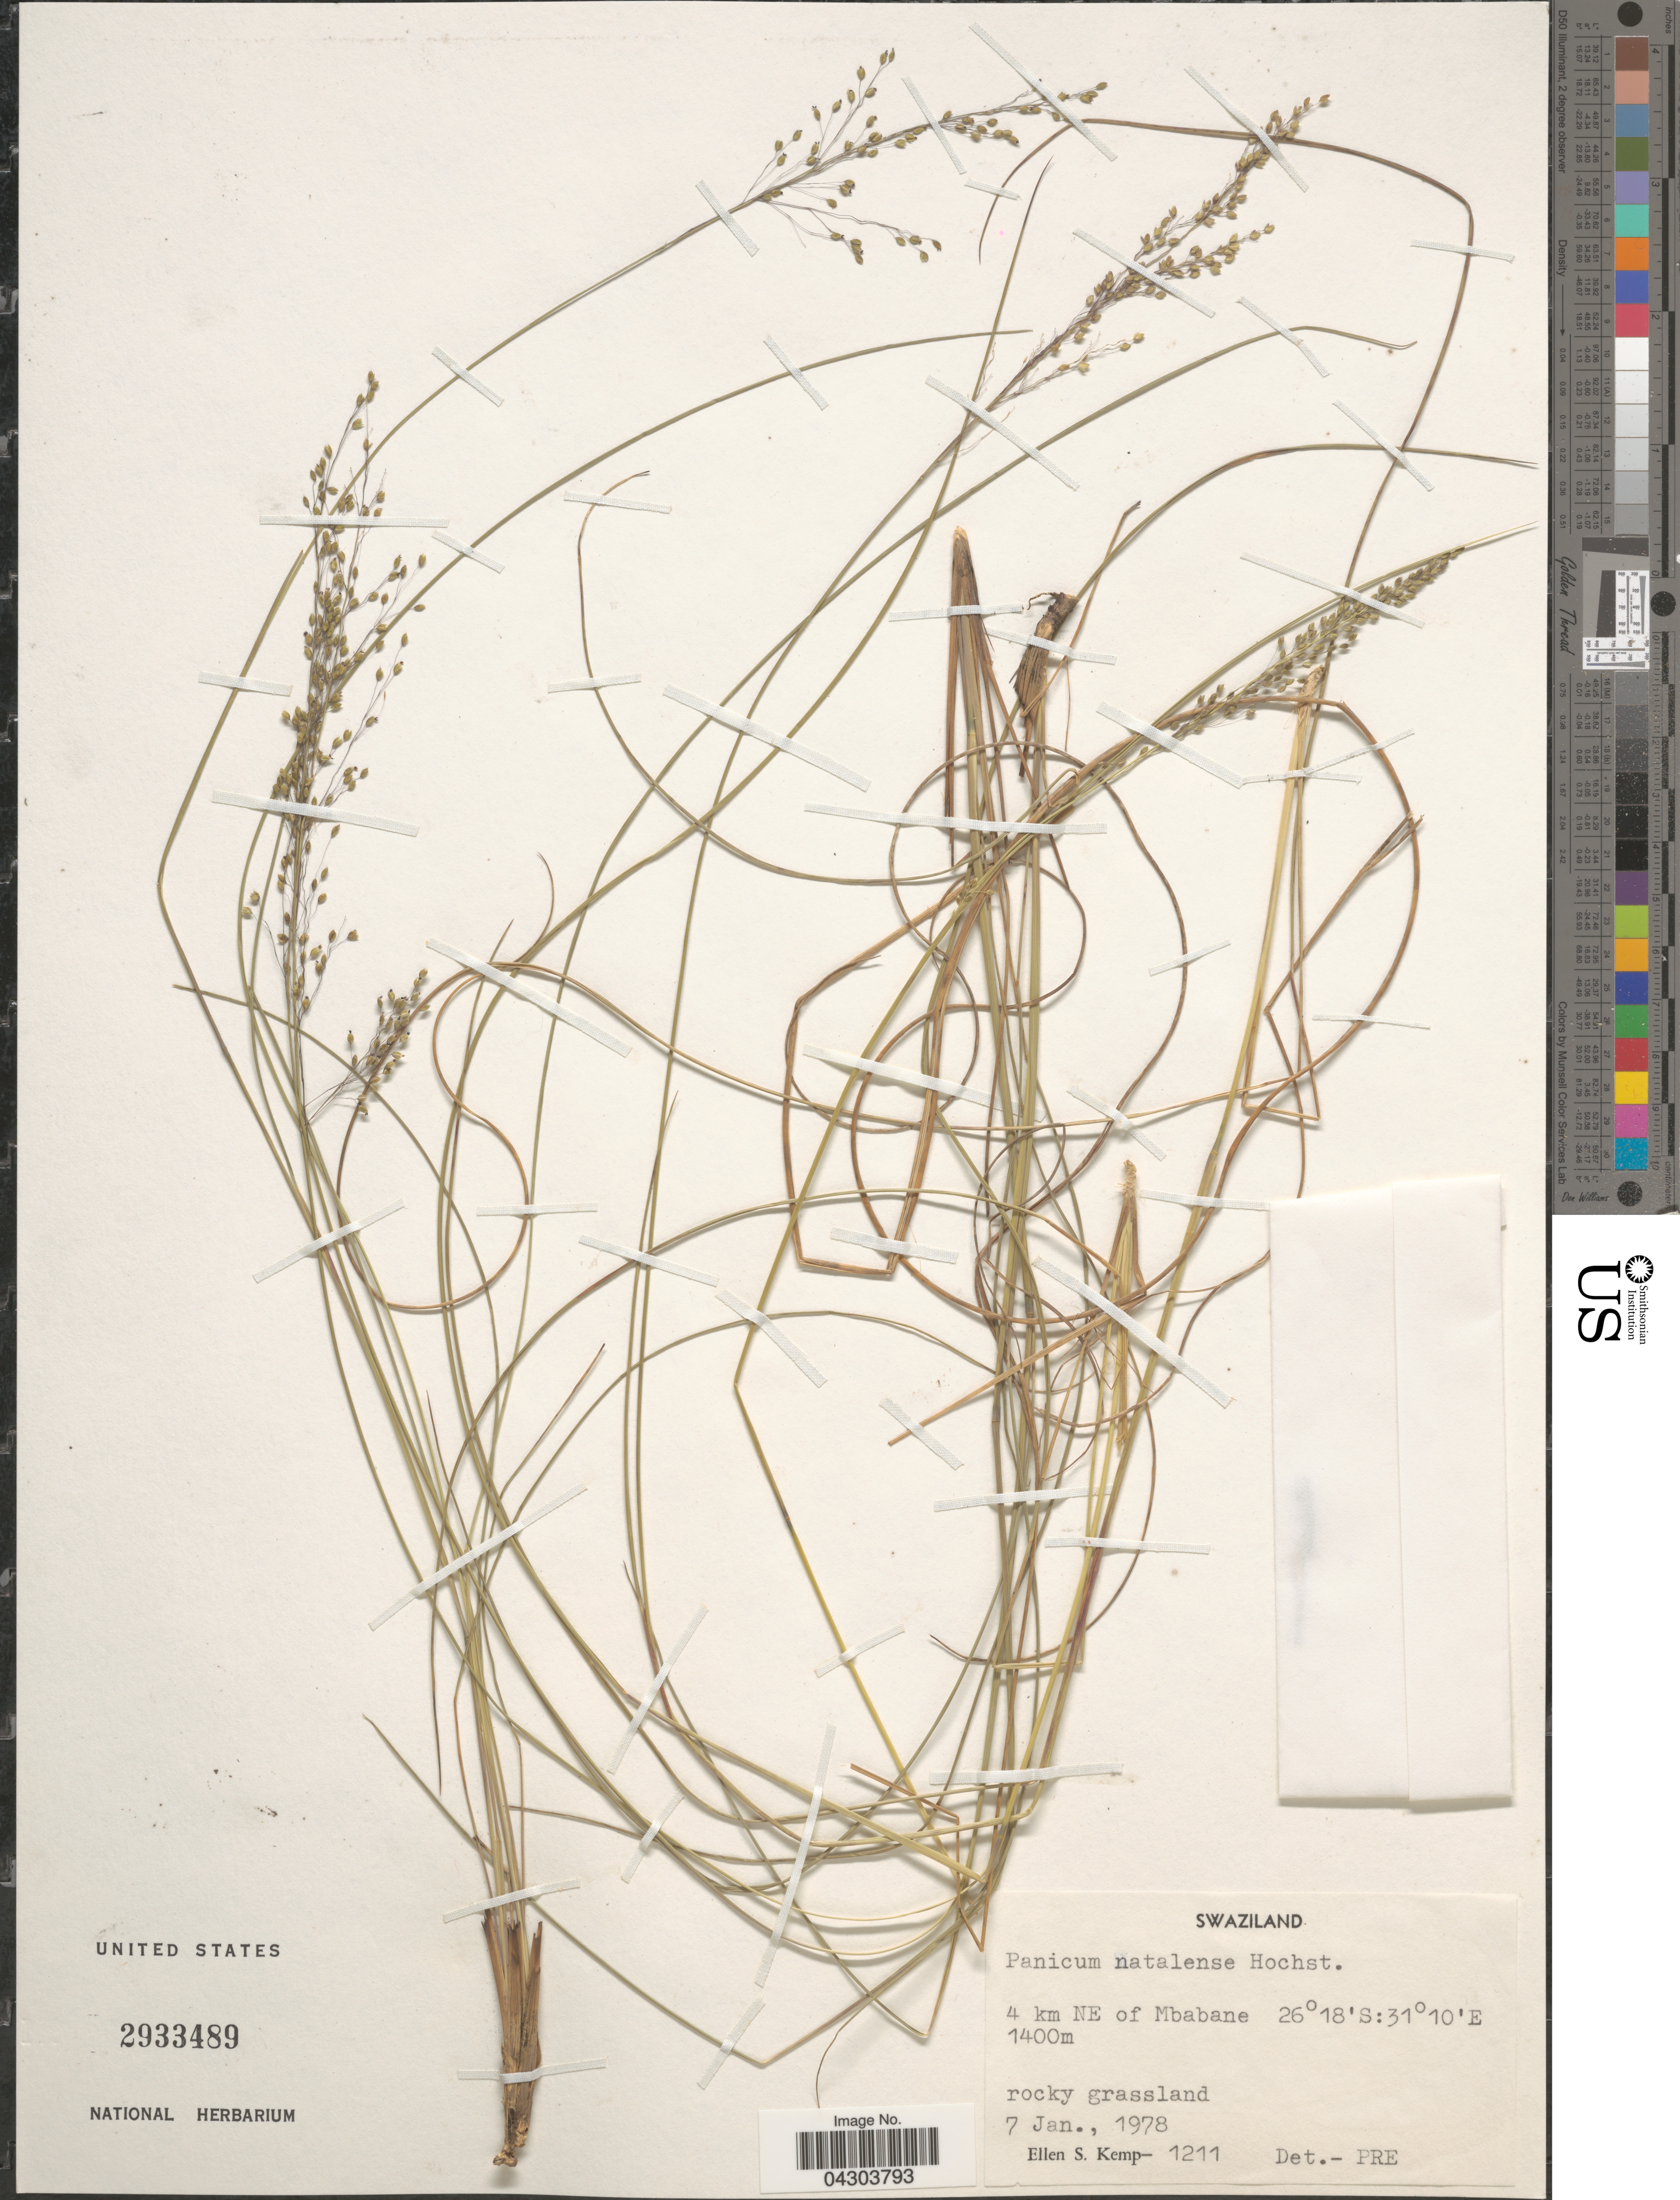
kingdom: Plantae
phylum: Tracheophyta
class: Liliopsida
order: Poales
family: Poaceae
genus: Panicum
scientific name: Panicum natalense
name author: Hochst.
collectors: E. S. Kemp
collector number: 1211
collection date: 1978-01-07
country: Eswatini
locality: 4 km NE of Mbabane.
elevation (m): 1400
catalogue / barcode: US 2933489